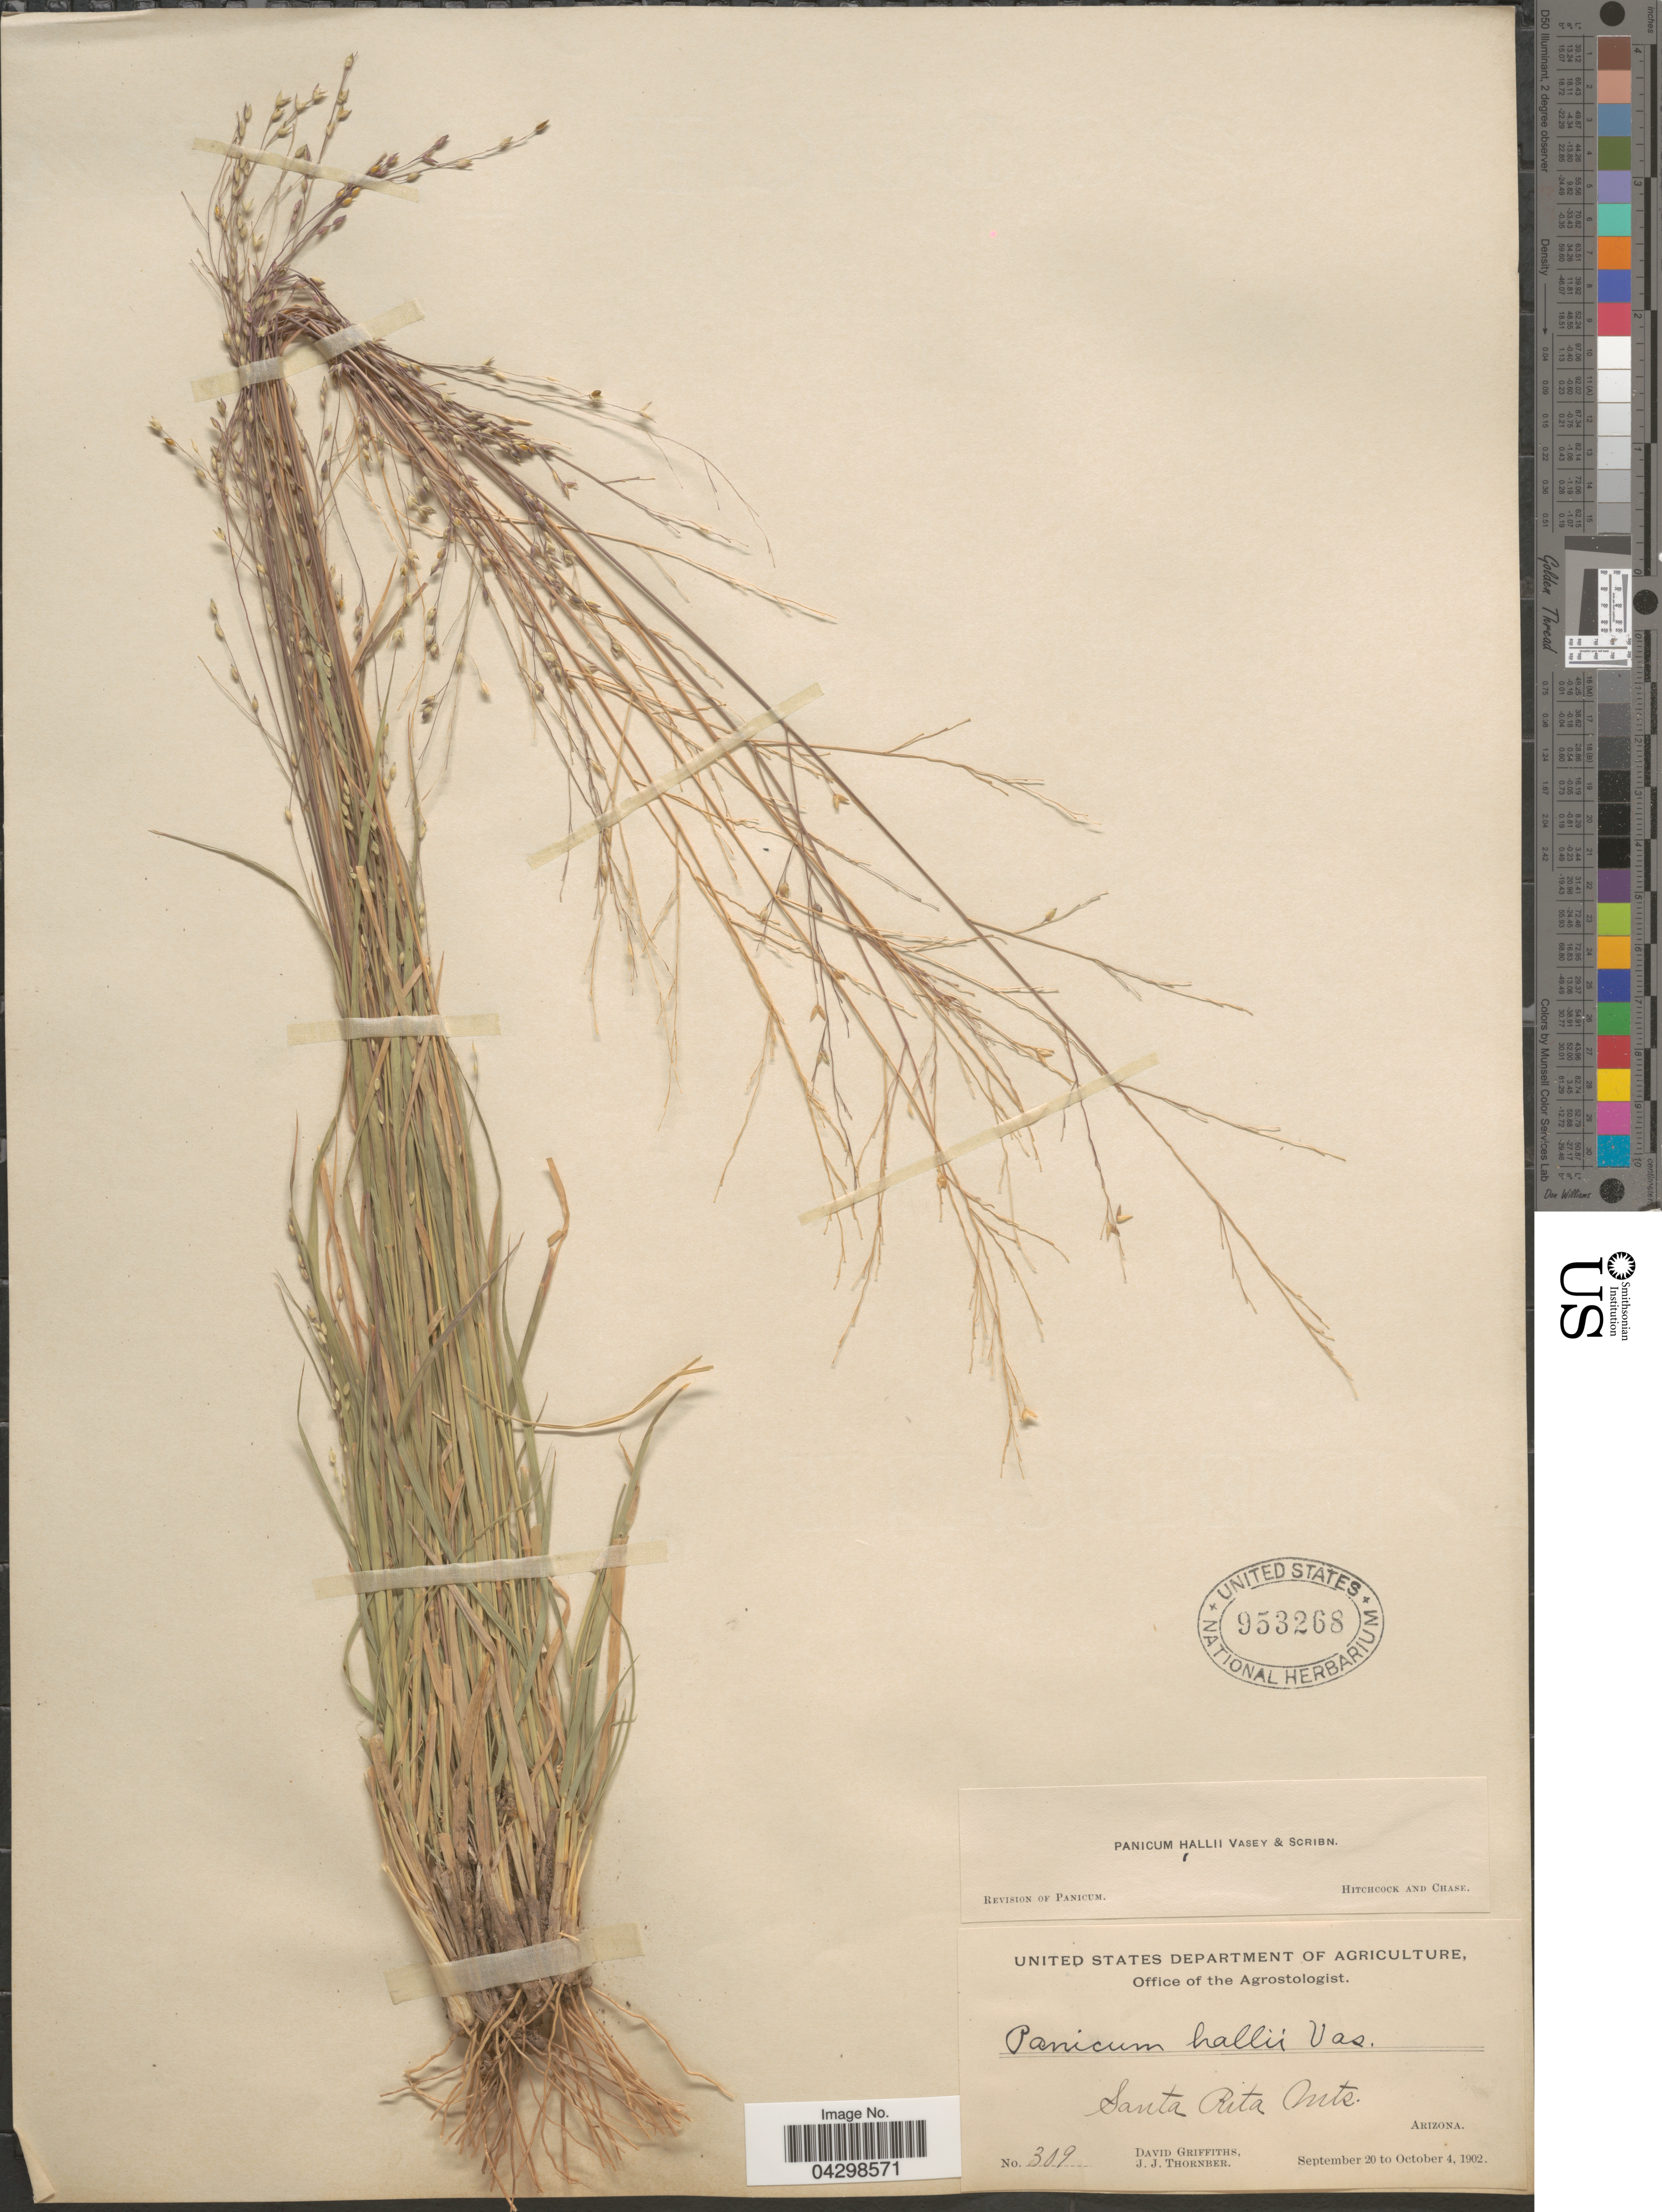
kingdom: Plantae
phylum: Tracheophyta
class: Liliopsida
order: Poales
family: Poaceae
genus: Panicum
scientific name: Panicum hallii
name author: Vasey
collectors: D. Griffiths & J. Thornber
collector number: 309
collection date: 1902-09-20/1902-10-04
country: United States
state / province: Arizona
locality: Santa Rita Mts.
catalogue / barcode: US 953268